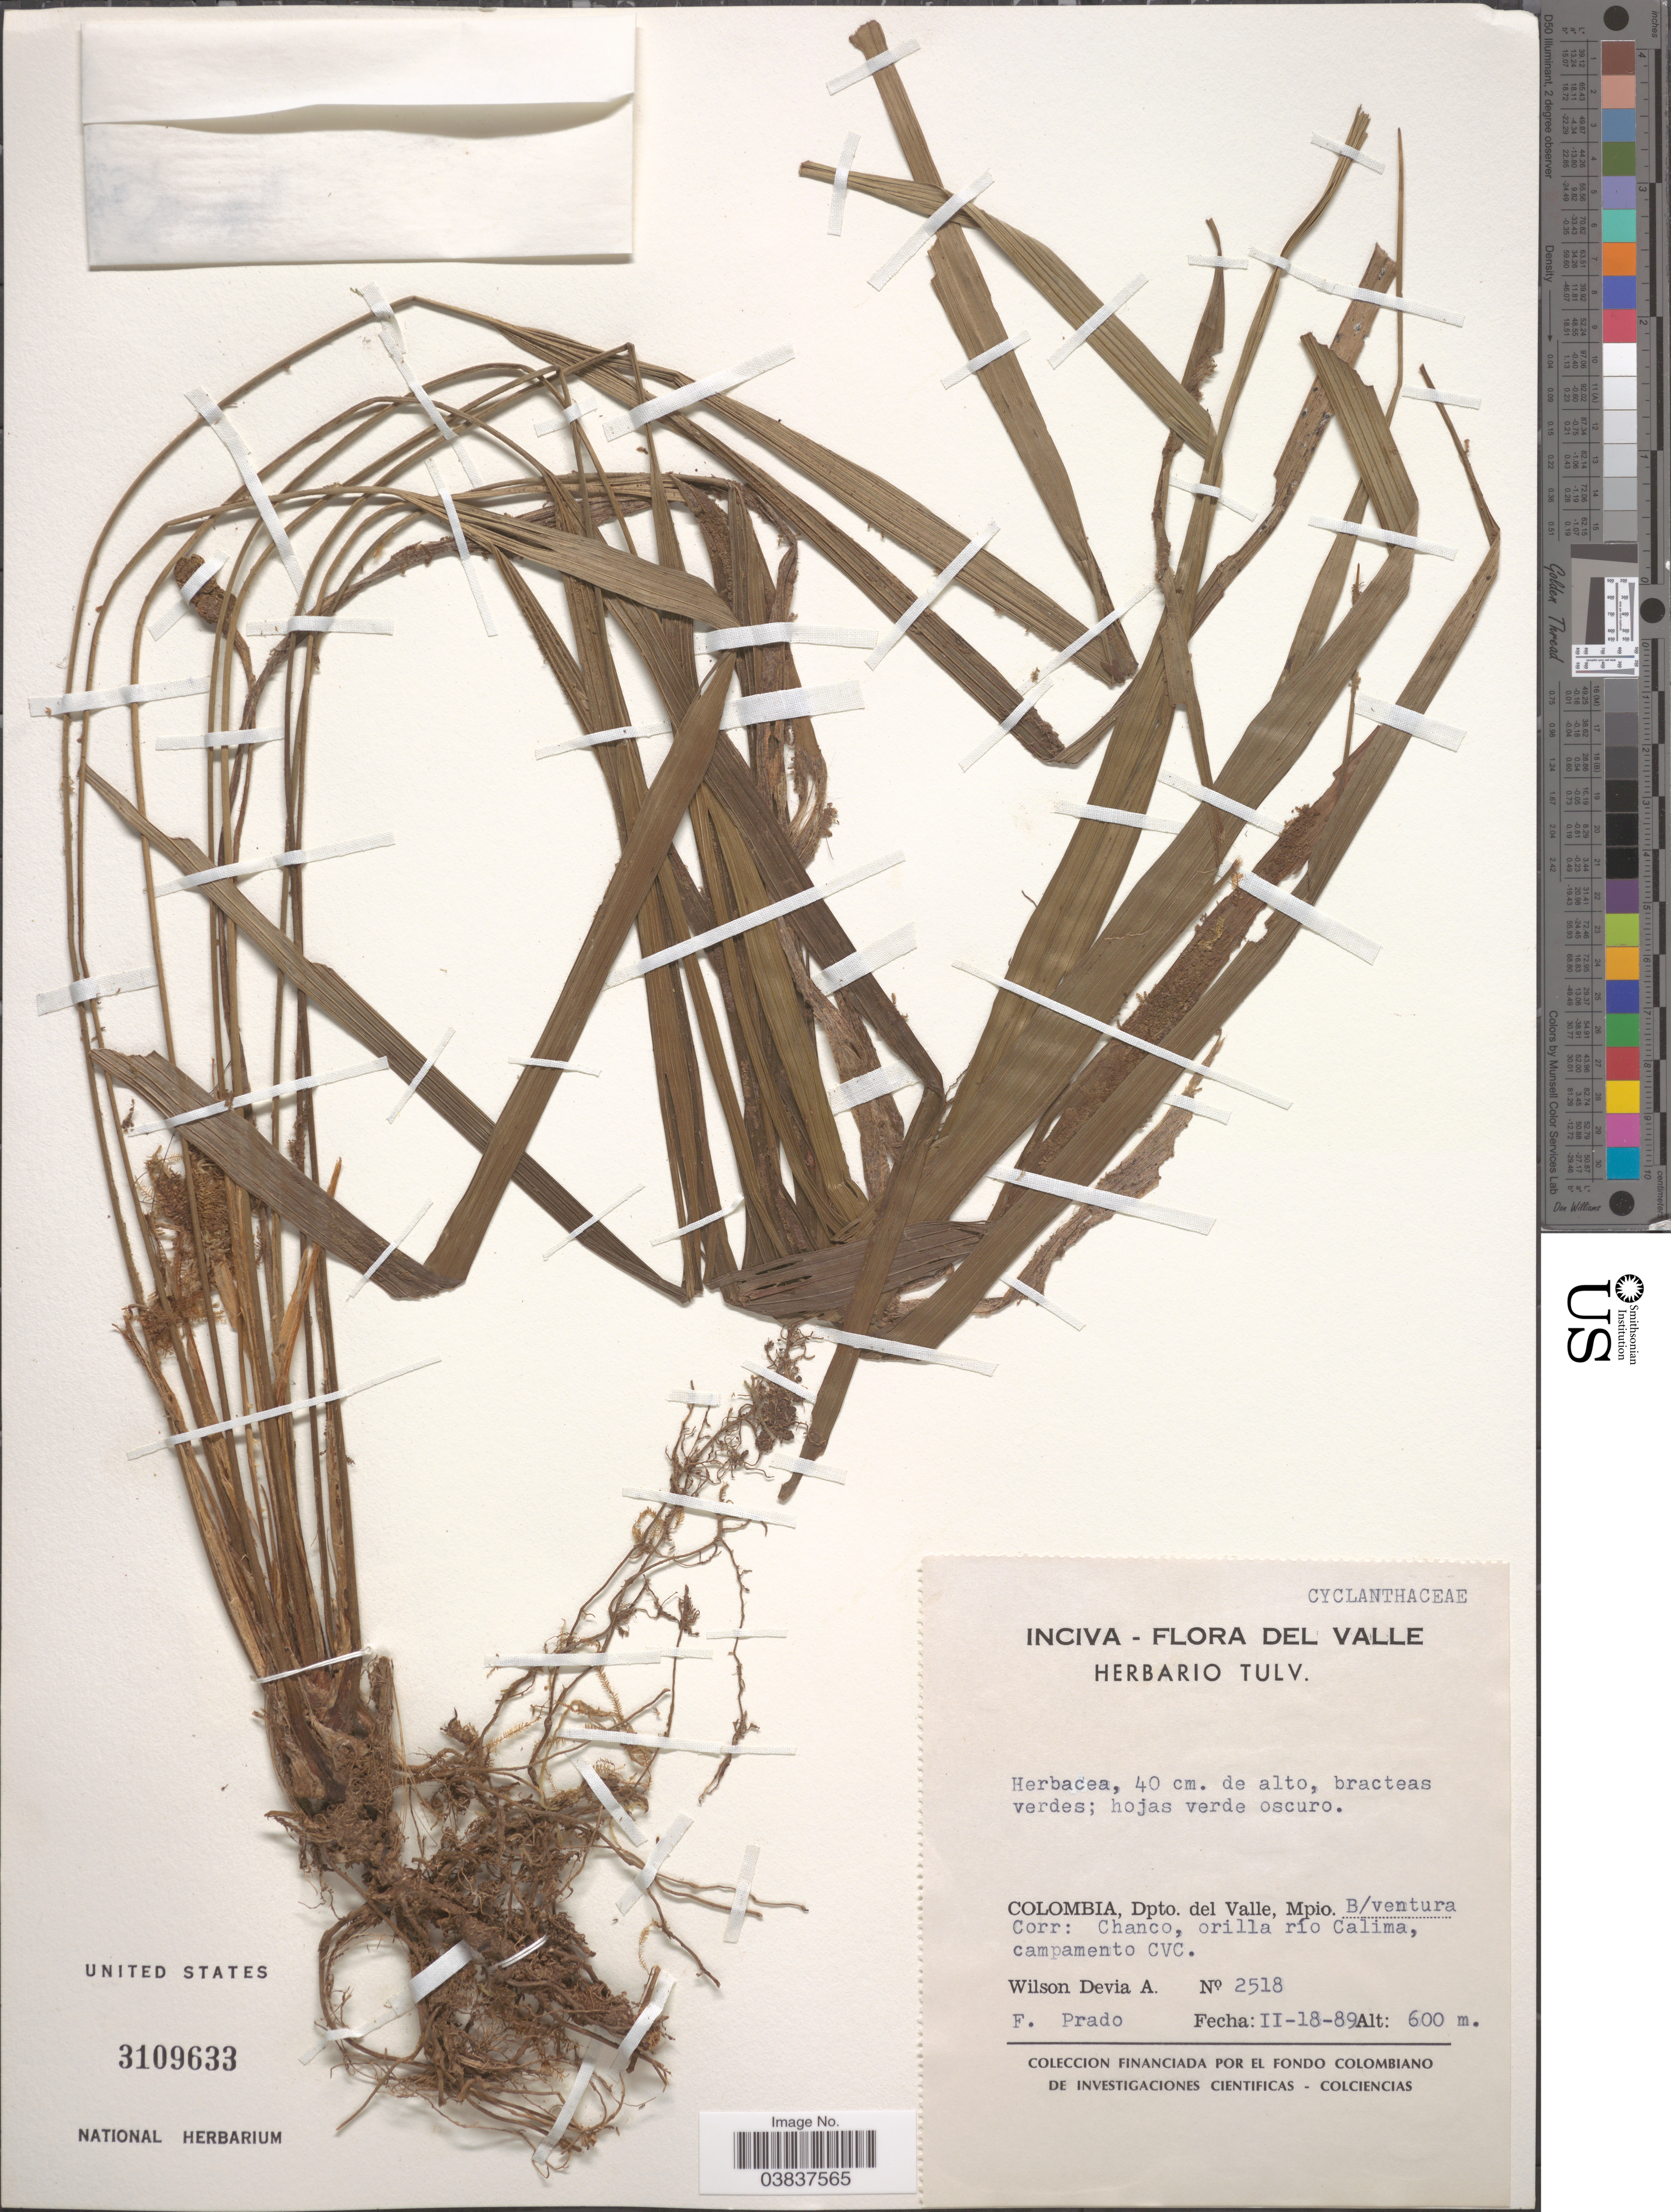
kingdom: Plantae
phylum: Tracheophyta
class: Liliopsida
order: Pandanales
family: Cyclanthaceae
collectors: W. Devia A. & F. Prado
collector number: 2518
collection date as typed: Transcribed d/m/y: 18/2/89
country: Colombia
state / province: Valle del Cauca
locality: Dpto. del Valle, Mpio. B/ventura Corr: Chanco, orilla río Calima, campamento CVC.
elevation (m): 600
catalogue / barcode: US 3109633